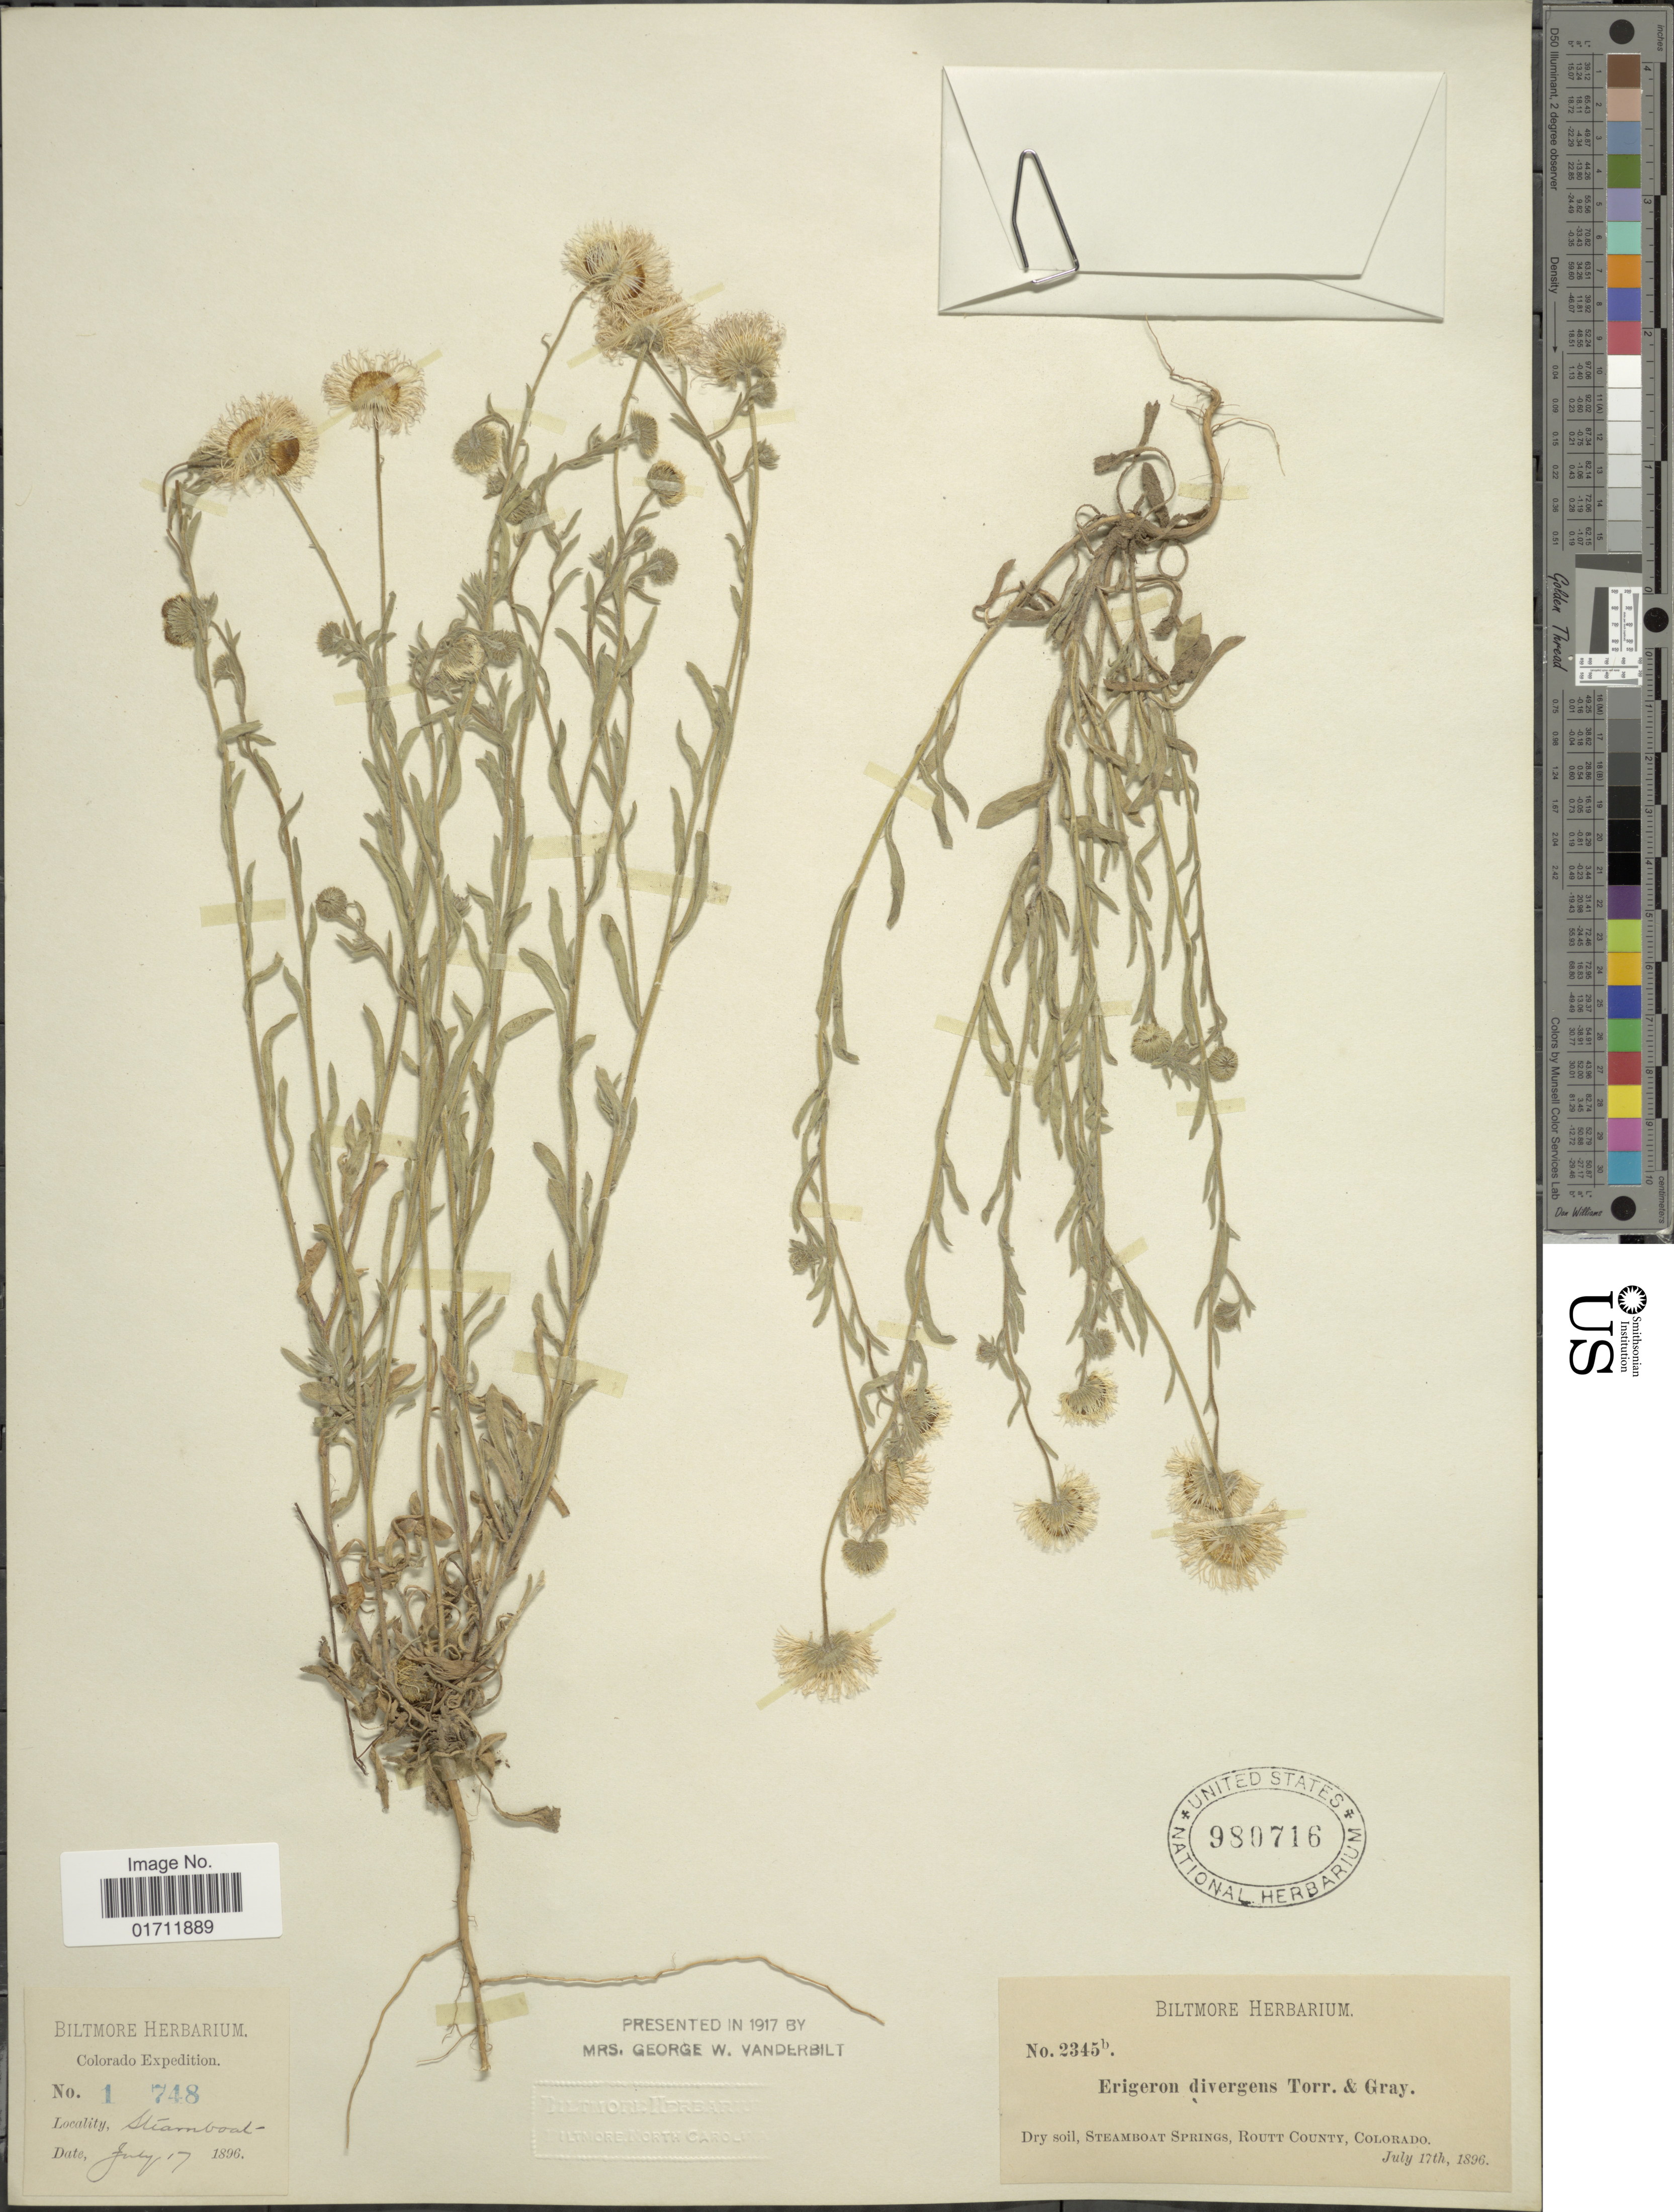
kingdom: Plantae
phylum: Tracheophyta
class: Magnoliopsida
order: Asterales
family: Asteraceae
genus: Erigeron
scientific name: Erigeron divergens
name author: Torr. & A. Gray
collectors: ex herb. Biltmore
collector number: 2345b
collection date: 1896-07-17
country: United States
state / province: Colorado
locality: Dry soil, Steamboat Springs, Routt County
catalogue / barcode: US 980716